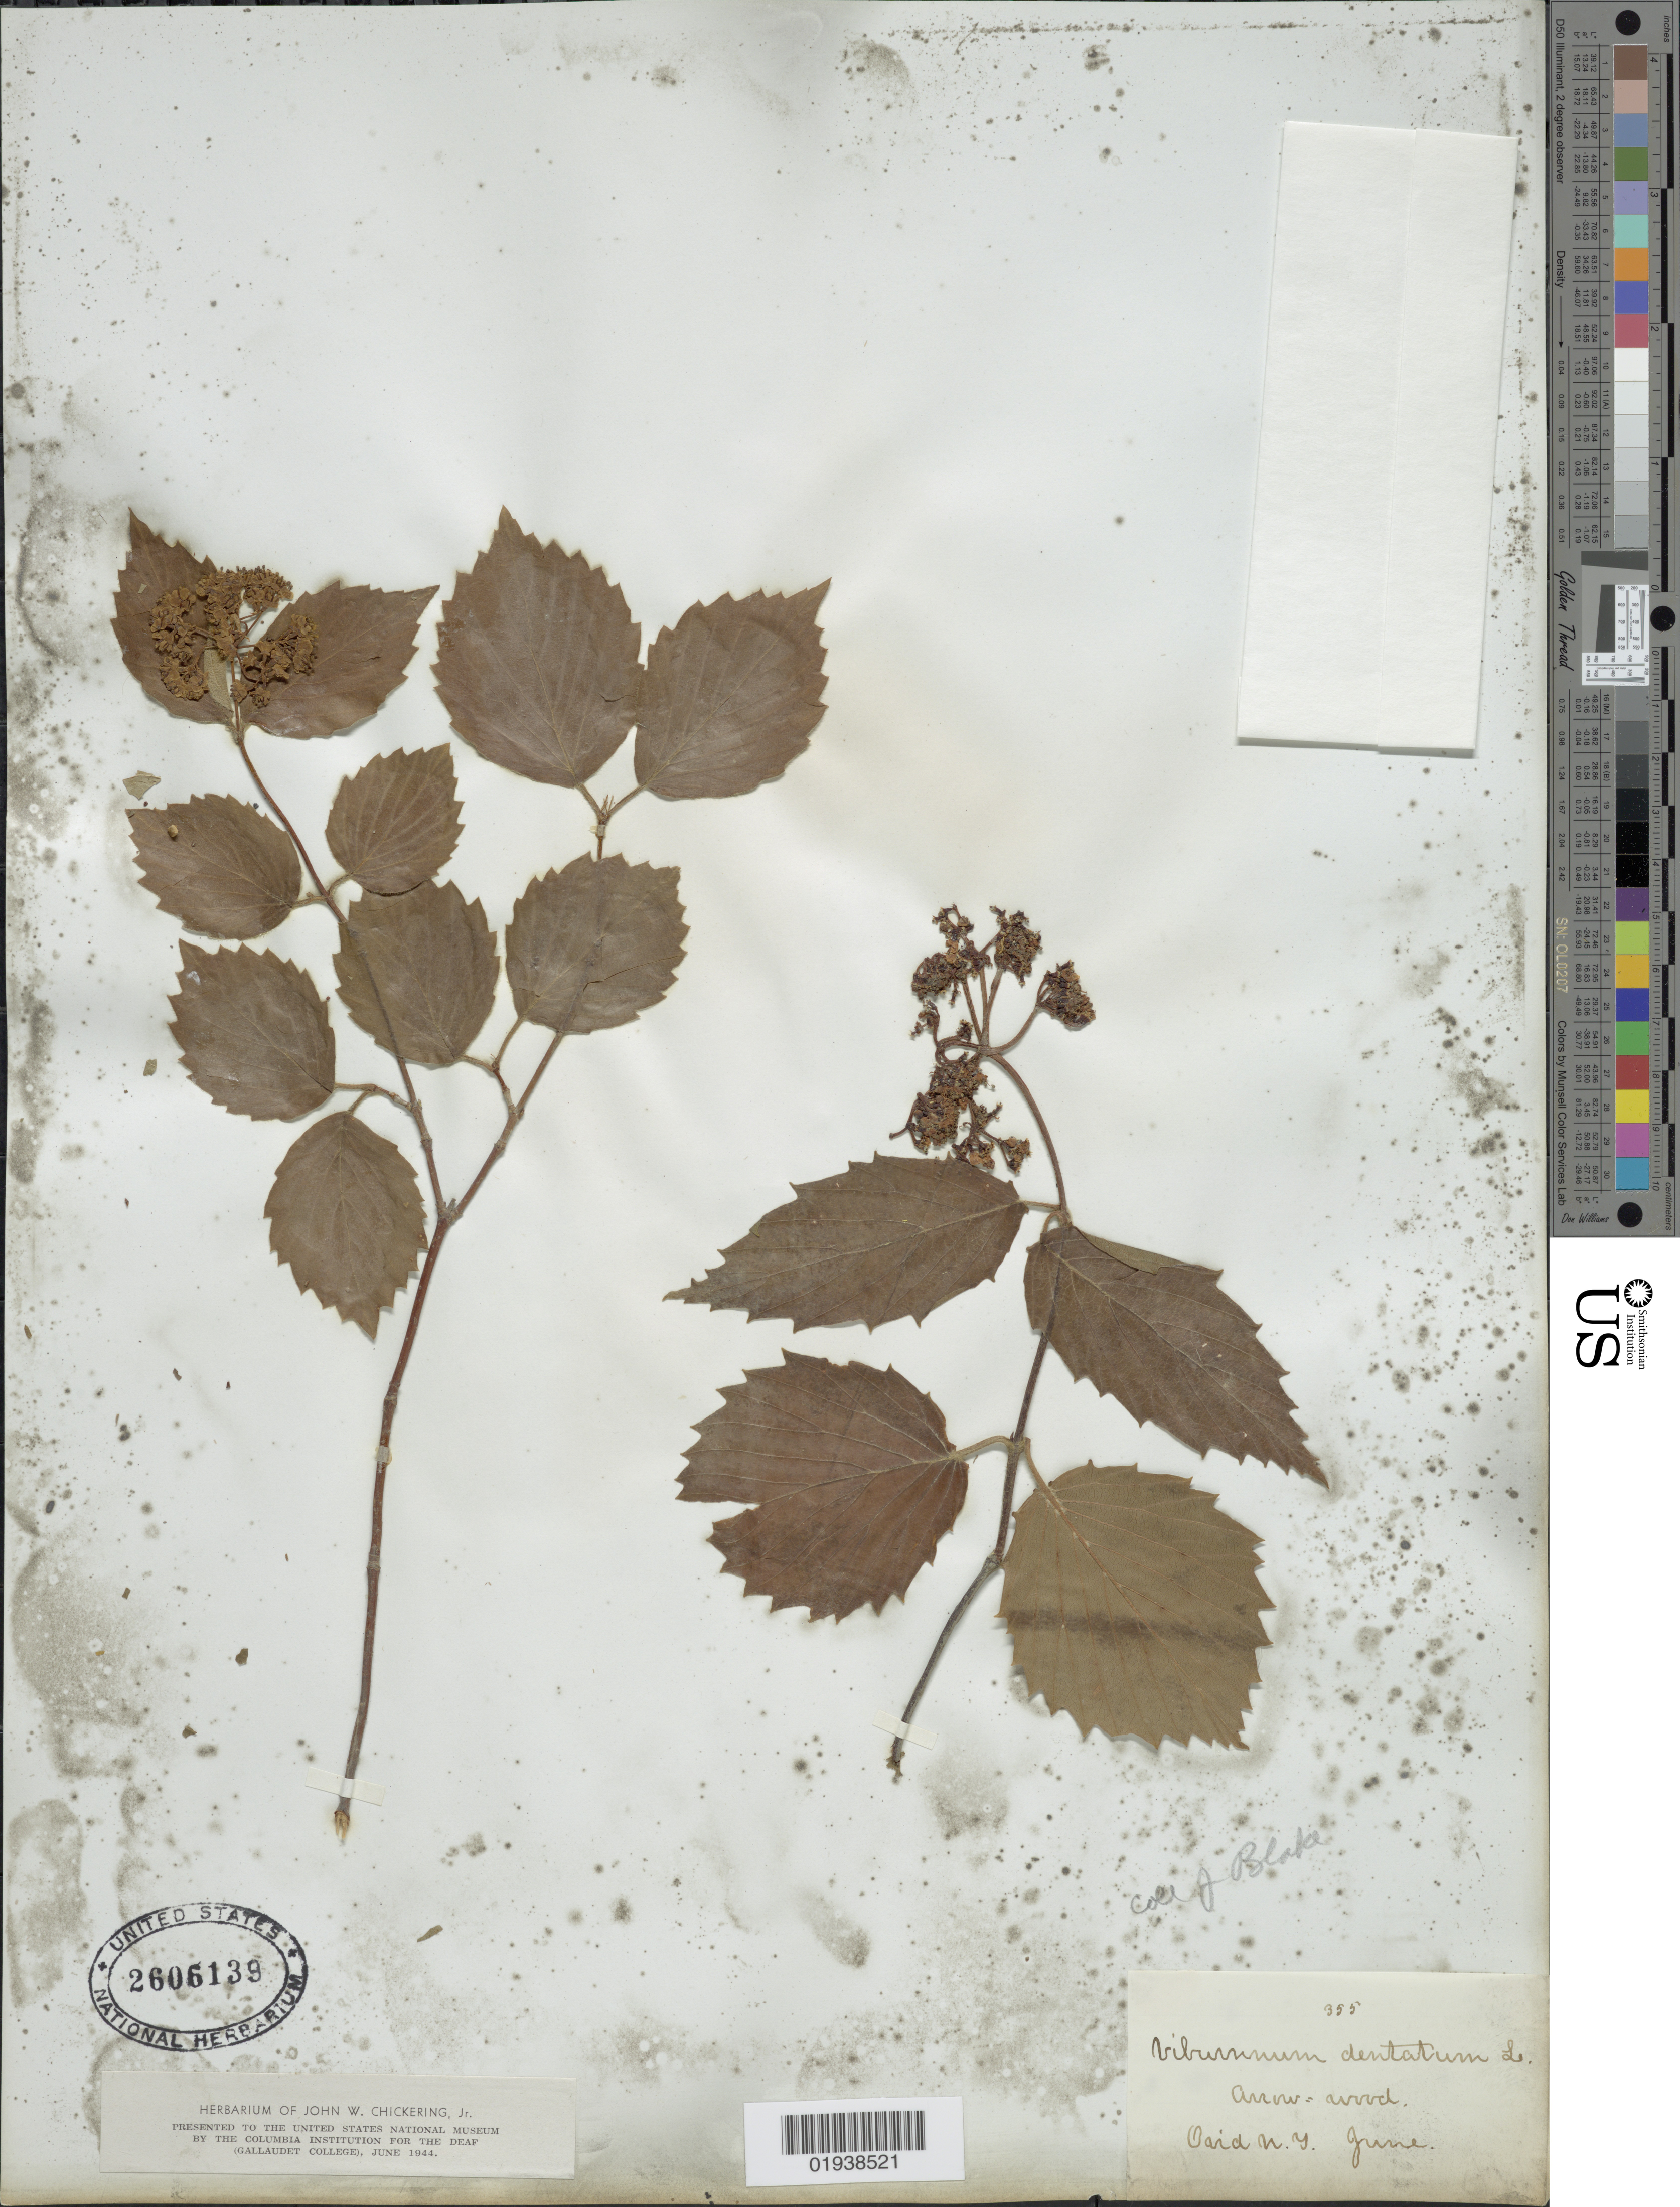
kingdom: Plantae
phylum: Tracheophyta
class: Magnoliopsida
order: Dipsacales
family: Viburnaceae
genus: Viburnum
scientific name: Viburnum dentatum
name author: L.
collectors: J. Blake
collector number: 355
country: United States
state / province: New York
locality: Ovid, N.Y.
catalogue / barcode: US 2606139